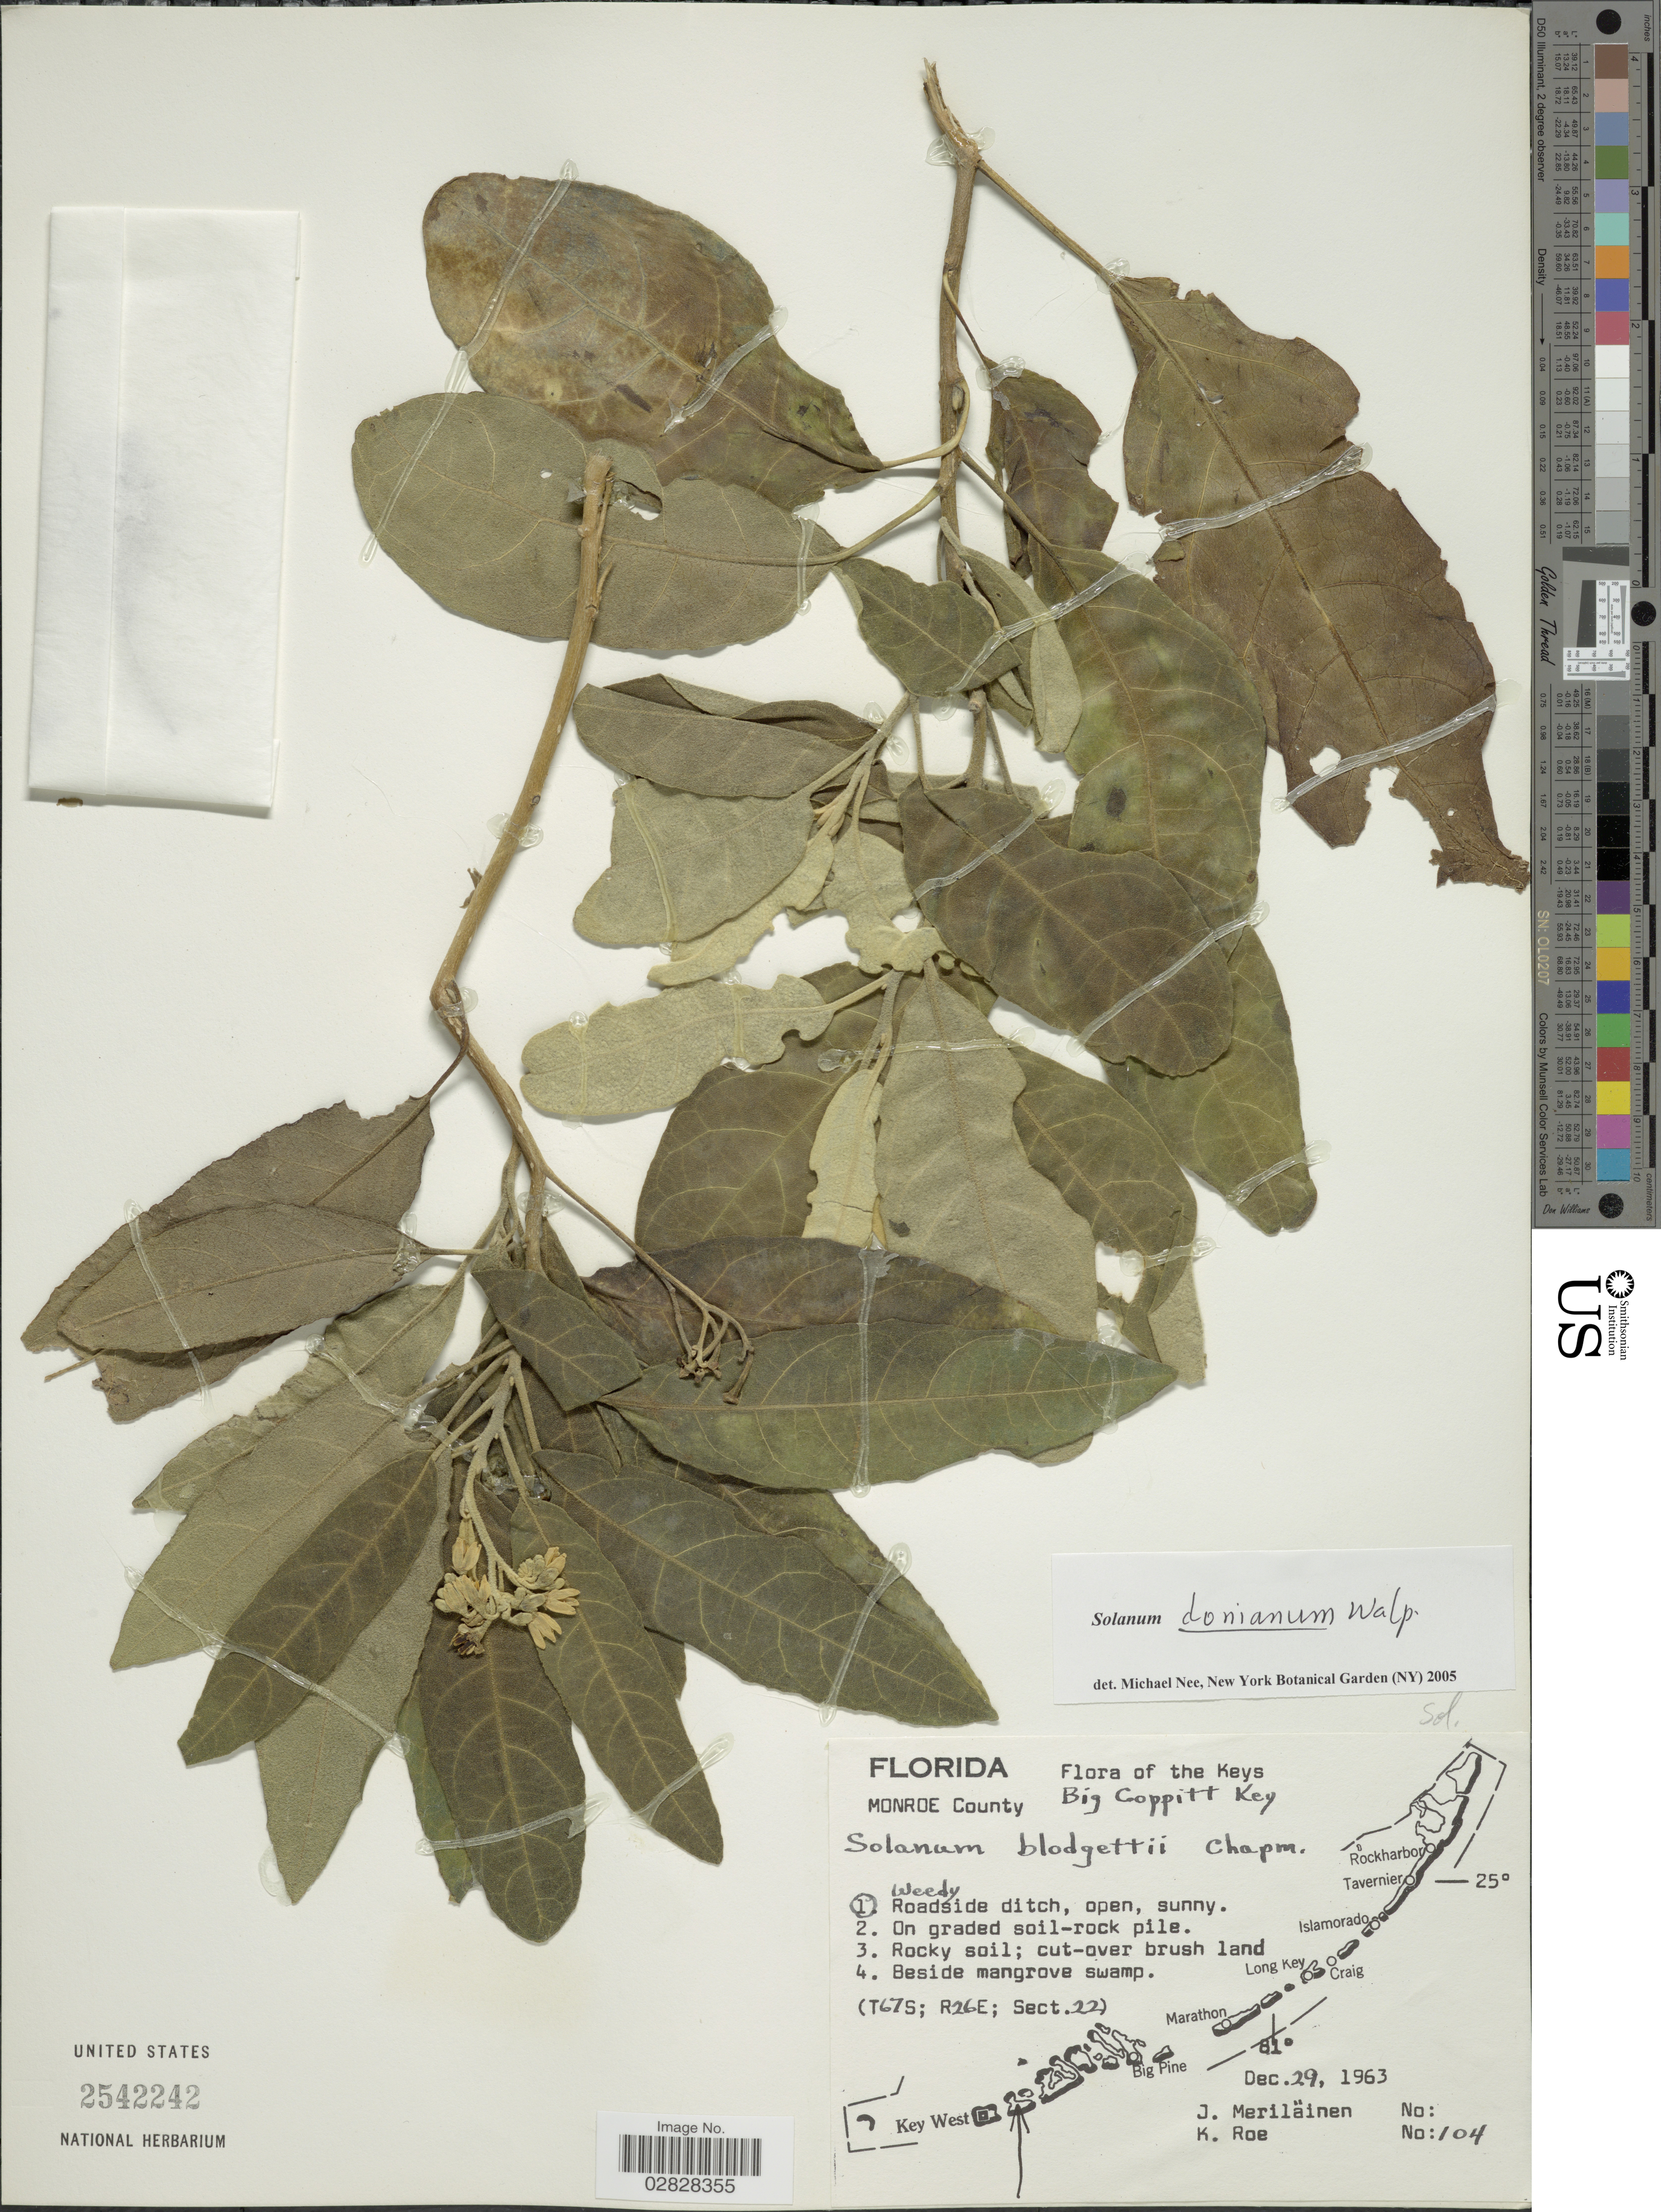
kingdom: Plantae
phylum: Tracheophyta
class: Magnoliopsida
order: Solanales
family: Solanaceae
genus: Solanum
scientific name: Solanum donianum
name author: Walp.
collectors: J. Merilainen & K. Roe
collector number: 104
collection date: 1963-12-29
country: United States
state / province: Florida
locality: Monroe County. The Keys, Big Coppitt Key, (T67S; R26E; Sect. 22).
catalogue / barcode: US 2542242